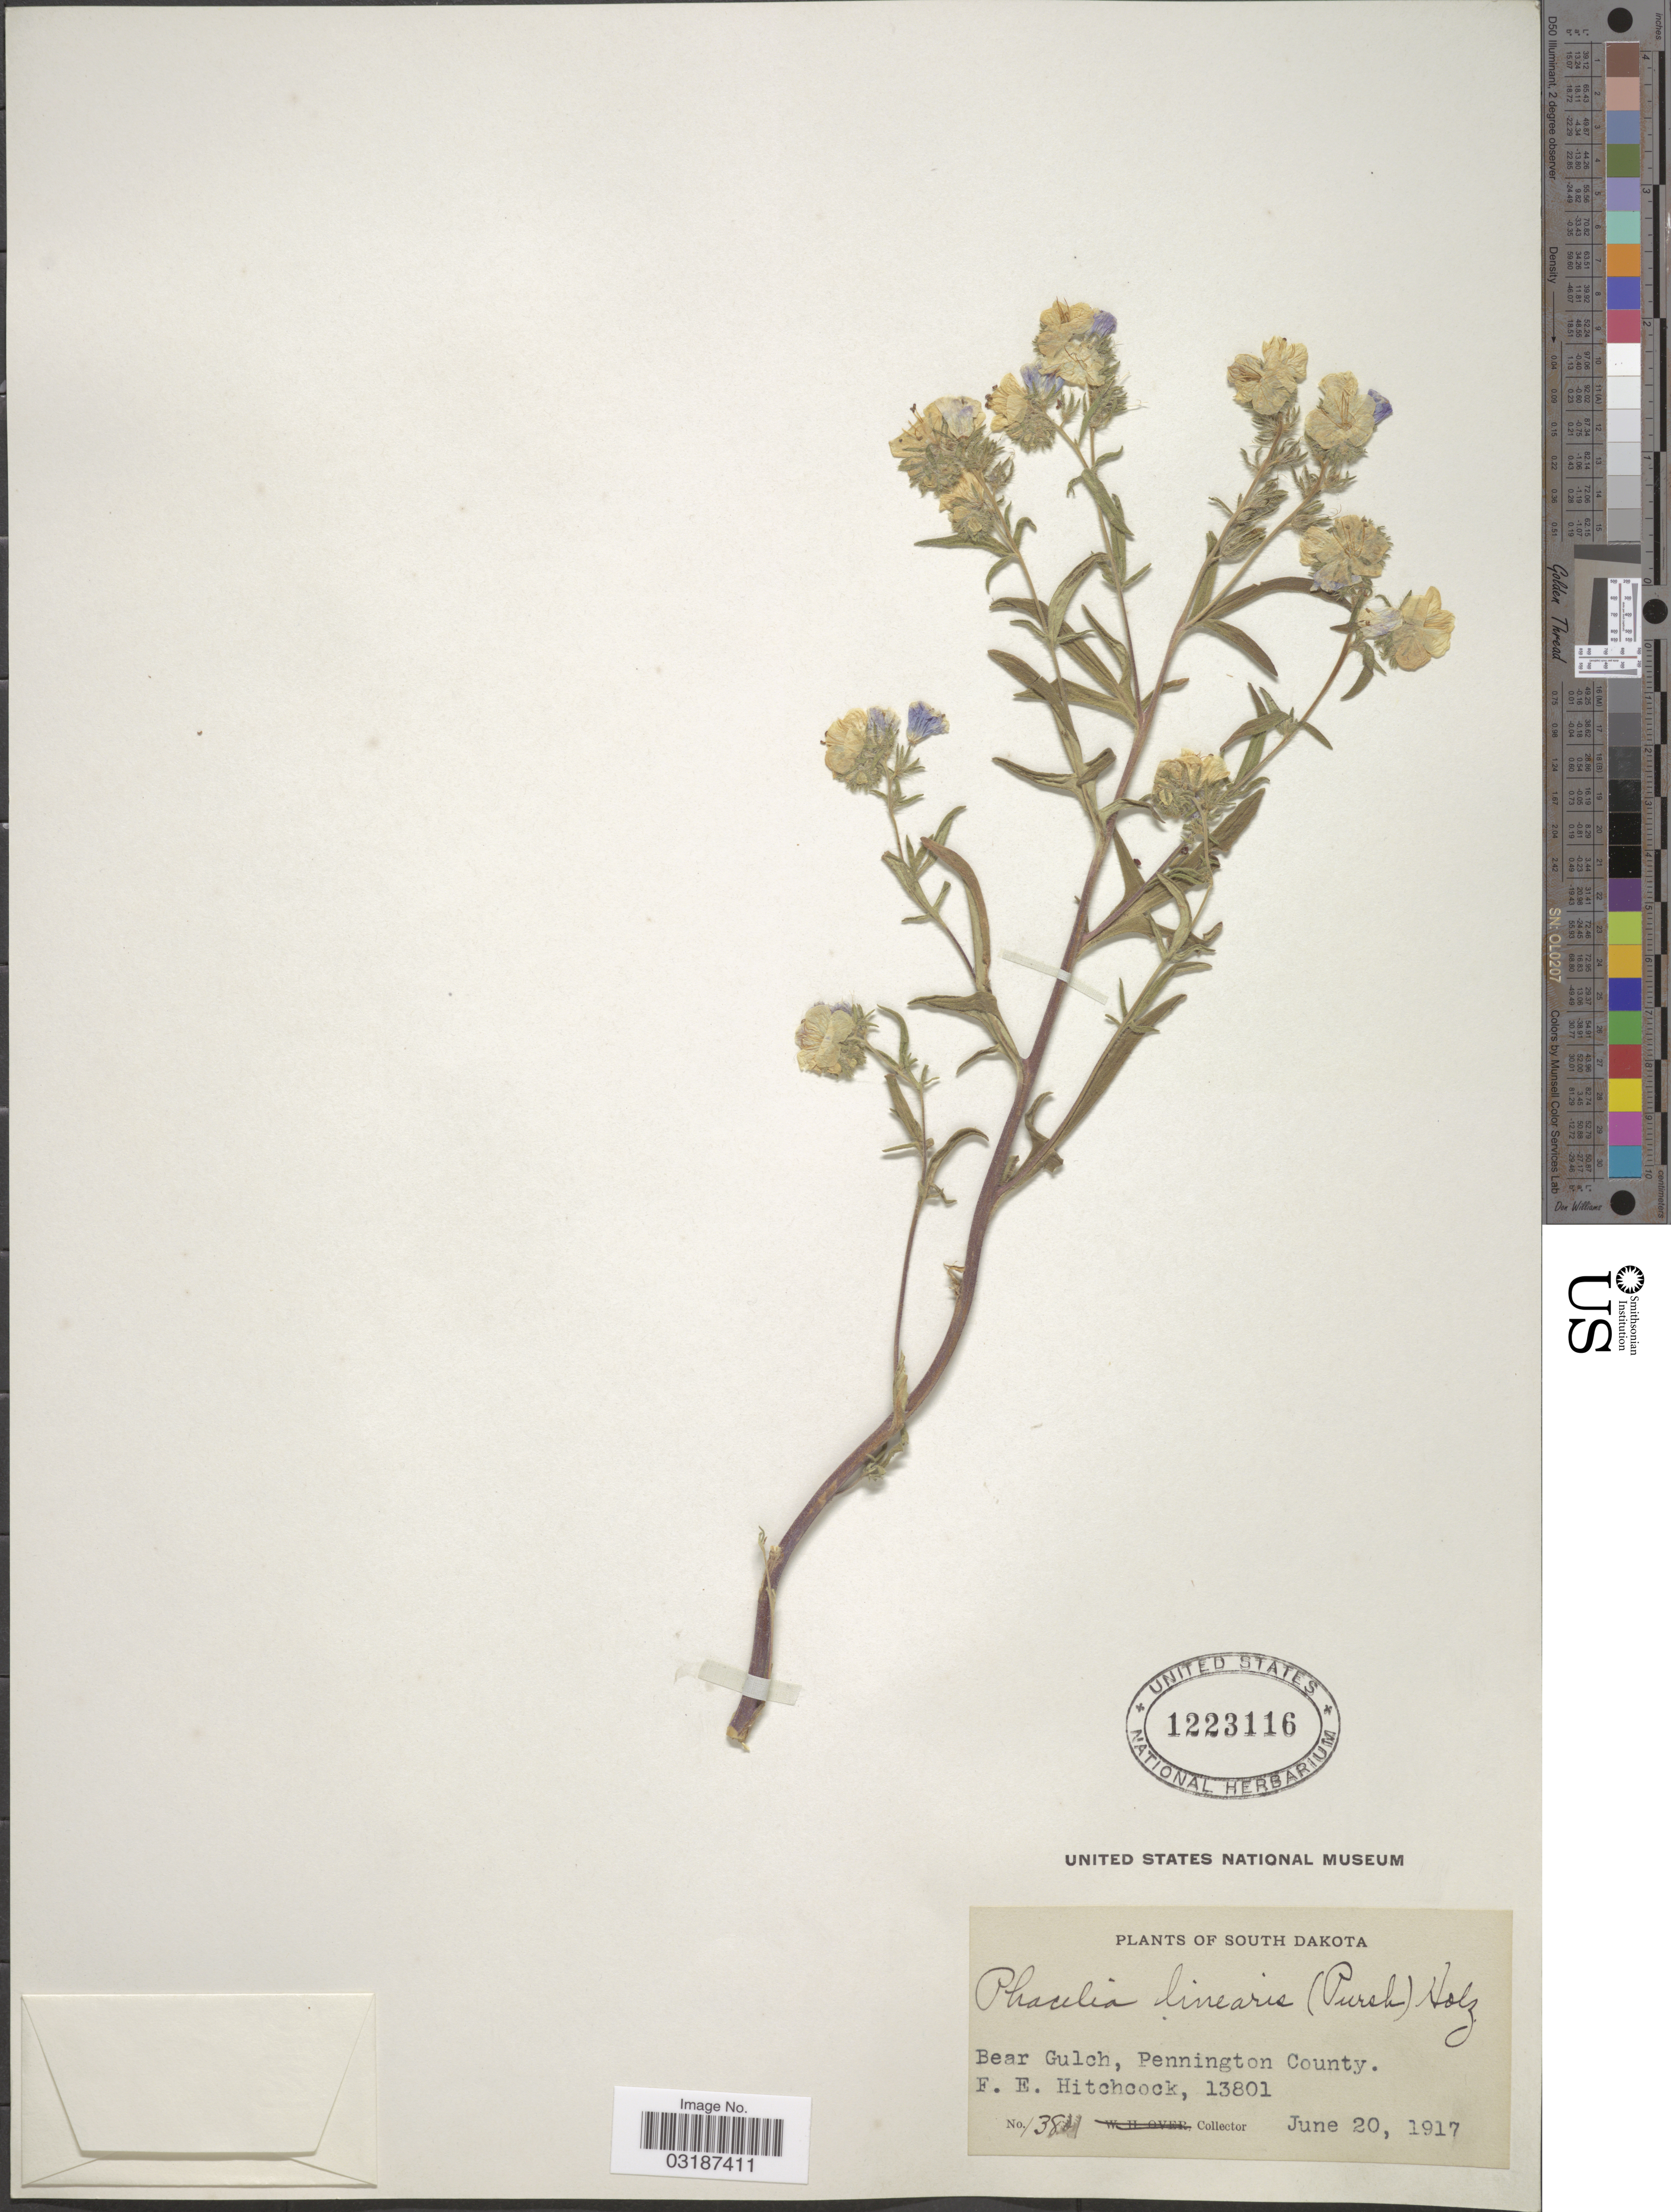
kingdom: Plantae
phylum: Tracheophyta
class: Magnoliopsida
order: Boraginales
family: Hydrophyllaceae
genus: Phacelia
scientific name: Phacelia linearis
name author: (Pursh) Holz.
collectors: F. Hitchcock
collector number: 13801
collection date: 1917-06-20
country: United States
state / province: South Dakota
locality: Bear Gulch, Pennington County.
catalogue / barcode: US 1223116